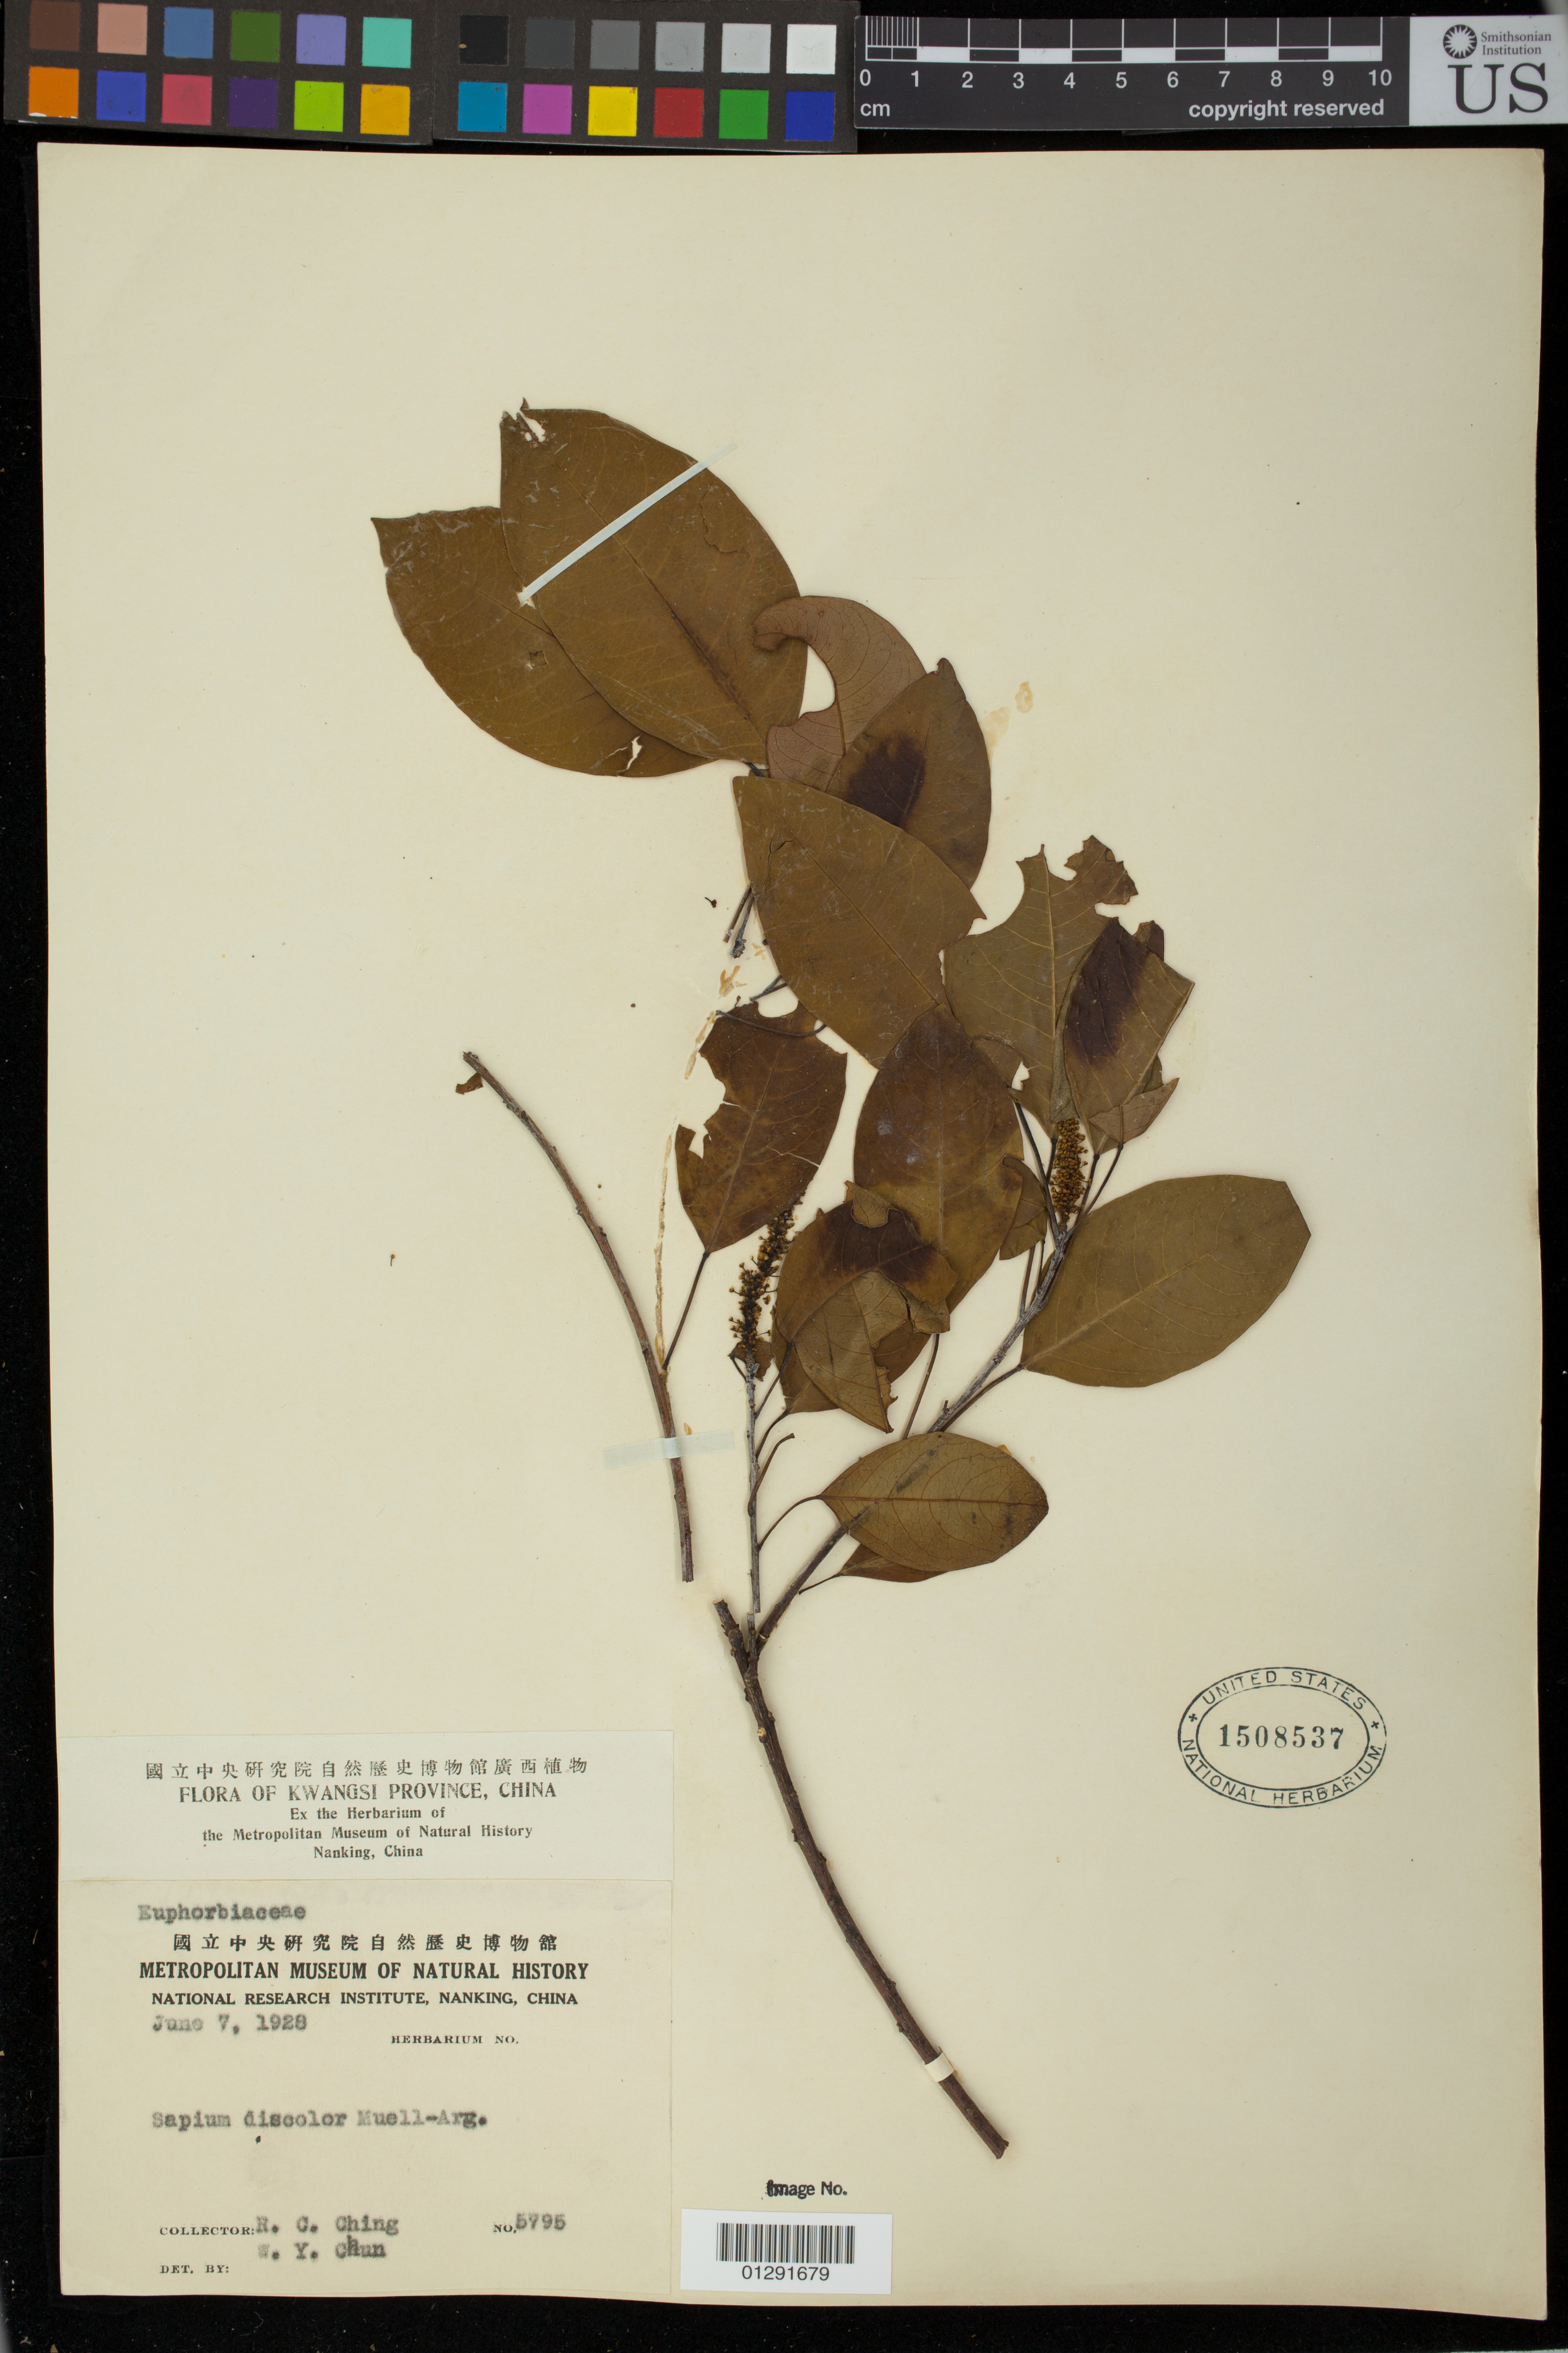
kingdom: Plantae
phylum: Tracheophyta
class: Magnoliopsida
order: Malpighiales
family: Euphorbiaceae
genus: Sapium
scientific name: Sapium discolor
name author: M. Arg.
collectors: R. C. Ching & W. Y. Chun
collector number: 5795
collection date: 1928-06-07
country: China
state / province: Guangxi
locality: Kwangsi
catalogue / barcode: US 1508537